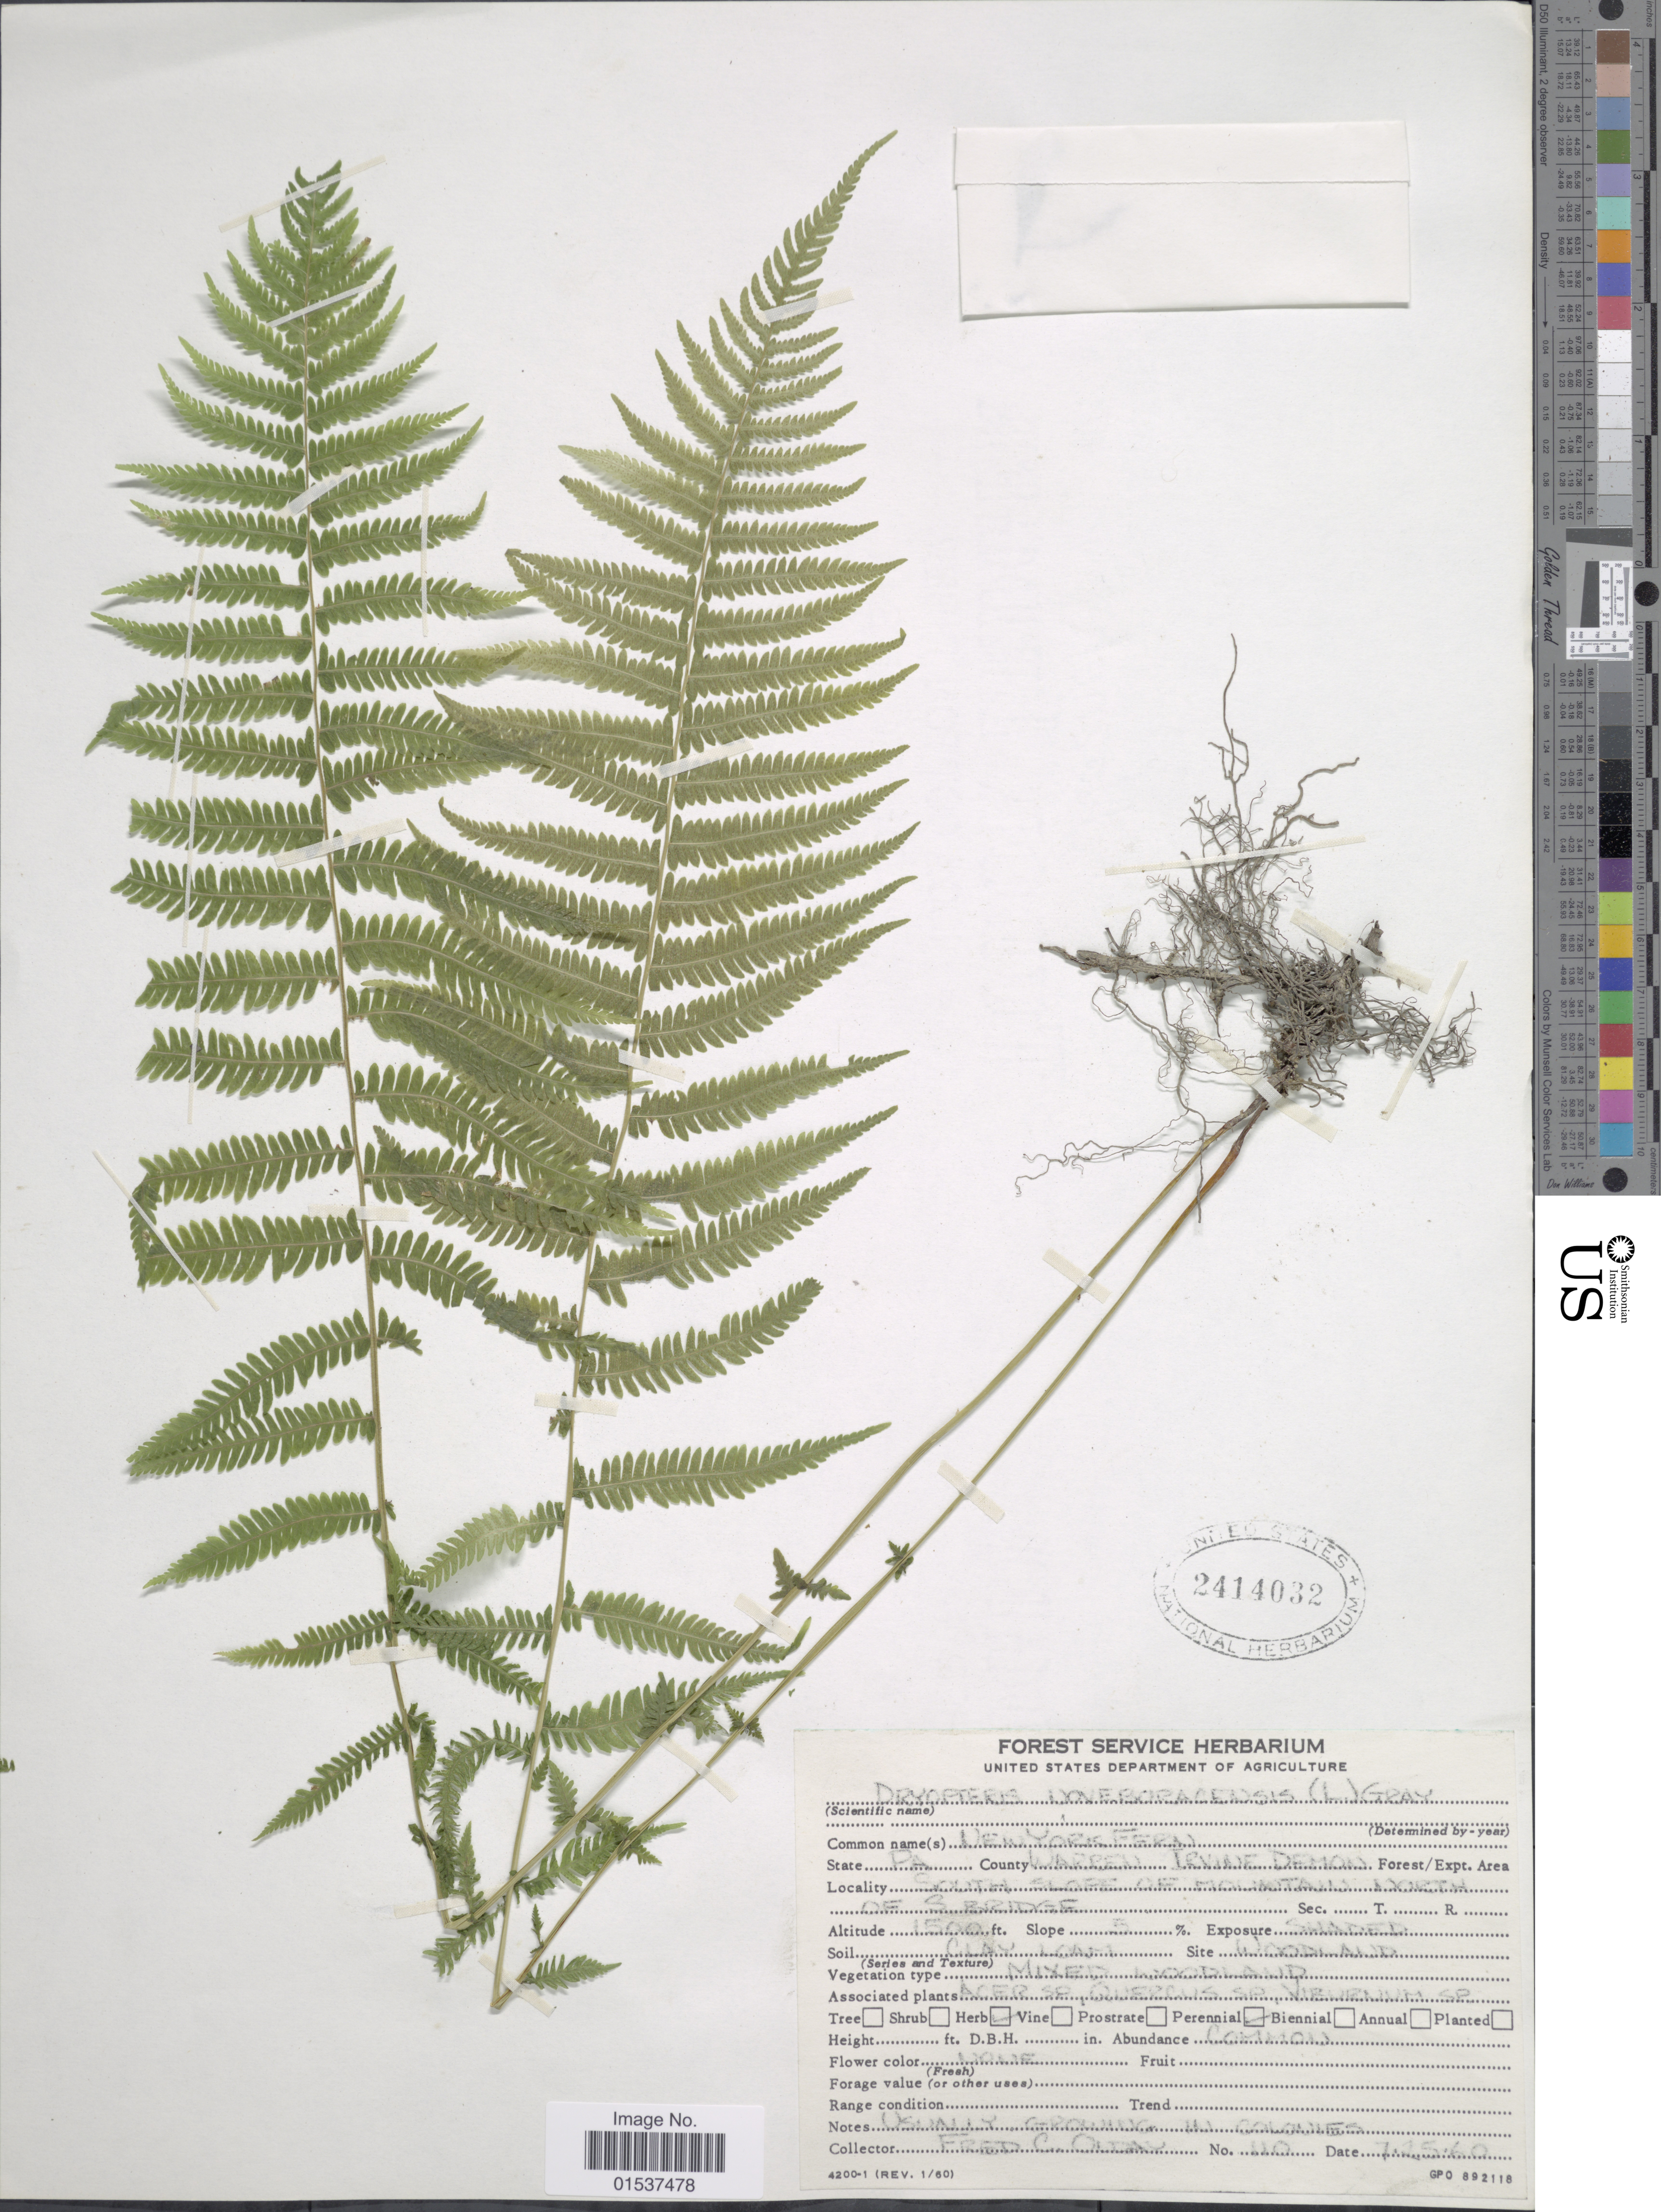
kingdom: Plantae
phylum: Tracheophyta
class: Polypodiopsida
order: Polypodiales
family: Thelypteridaceae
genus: Parathelypteris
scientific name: Parathelypteris noveboracensis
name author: (L.) Ching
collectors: F. Olday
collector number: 110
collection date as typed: Transcribed d/m/y: 15/7/60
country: United States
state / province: Pennsylvania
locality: State PA. County Warren Irvine Demon, south slope of mountain North of S Bridge.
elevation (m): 457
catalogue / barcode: US 2414032